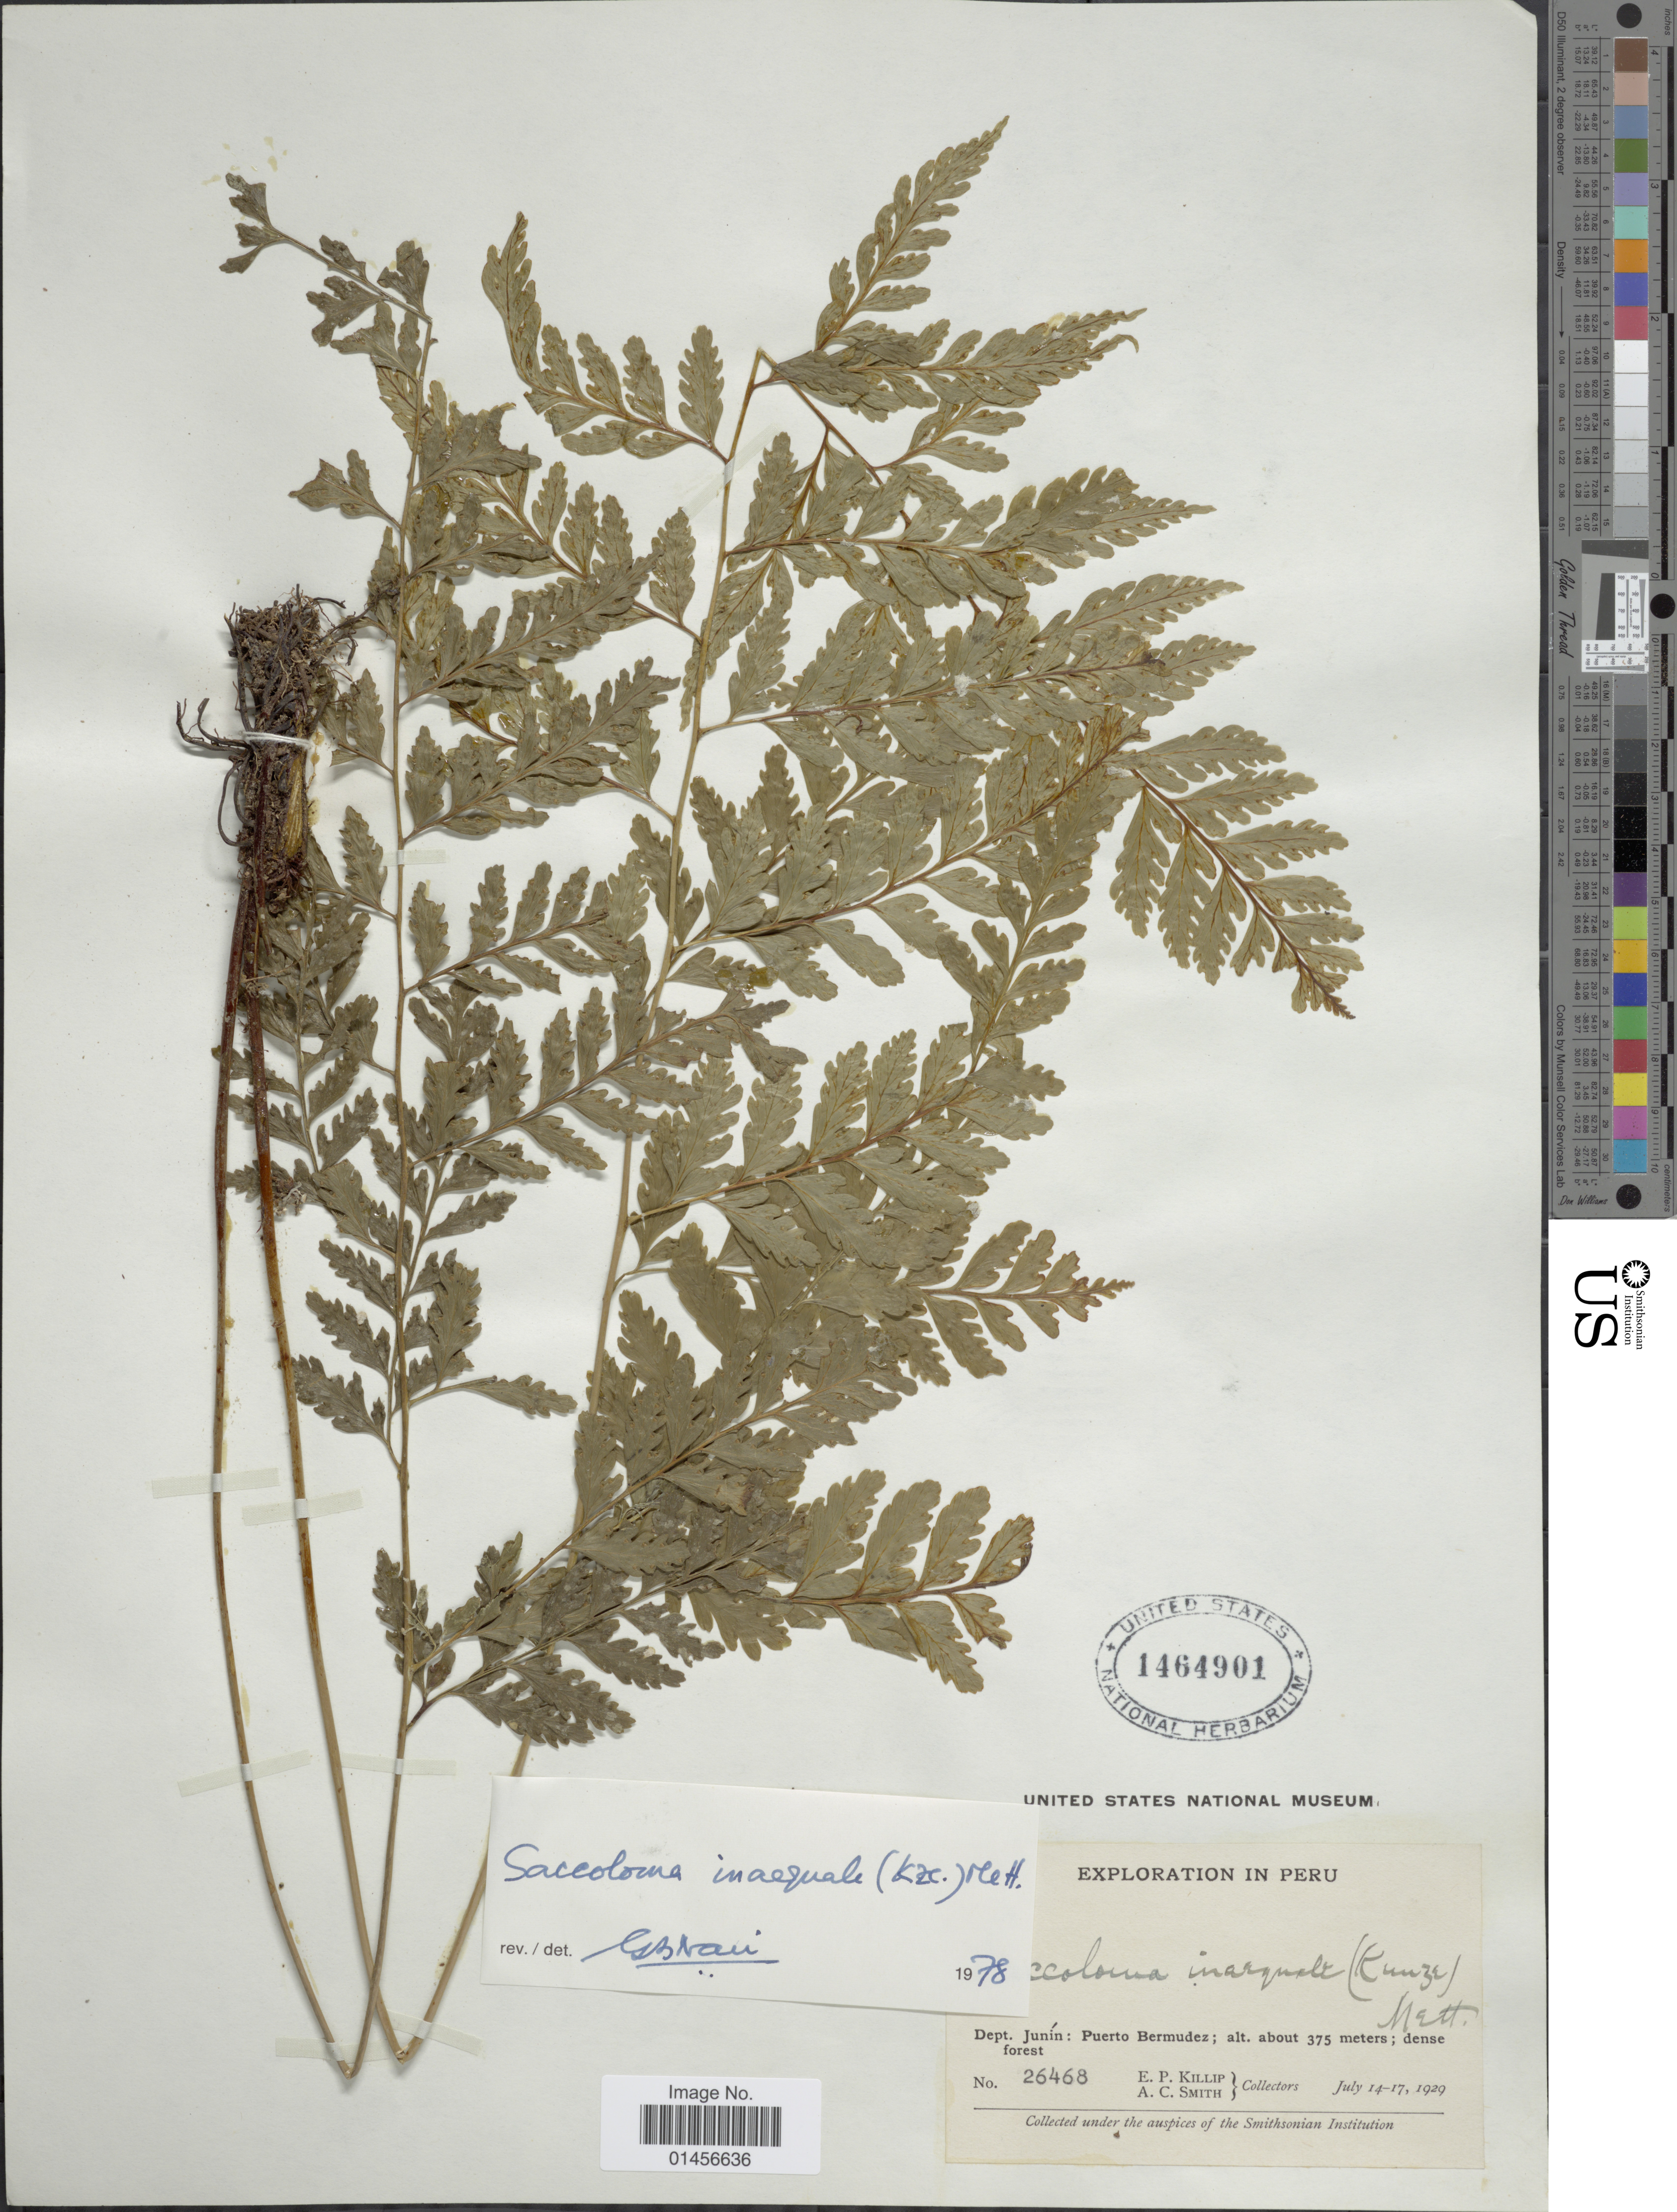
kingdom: Plantae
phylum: Tracheophyta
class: Polypodiopsida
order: Polypodiales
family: Saccolomataceae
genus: Saccoloma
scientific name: Saccoloma inaequale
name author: (Kunze) Mett.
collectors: E. P. Killip & A. C. Smith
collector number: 26468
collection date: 1929-07-17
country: Peru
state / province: Junín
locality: Puerto Bernudez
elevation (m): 375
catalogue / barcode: US 1464901